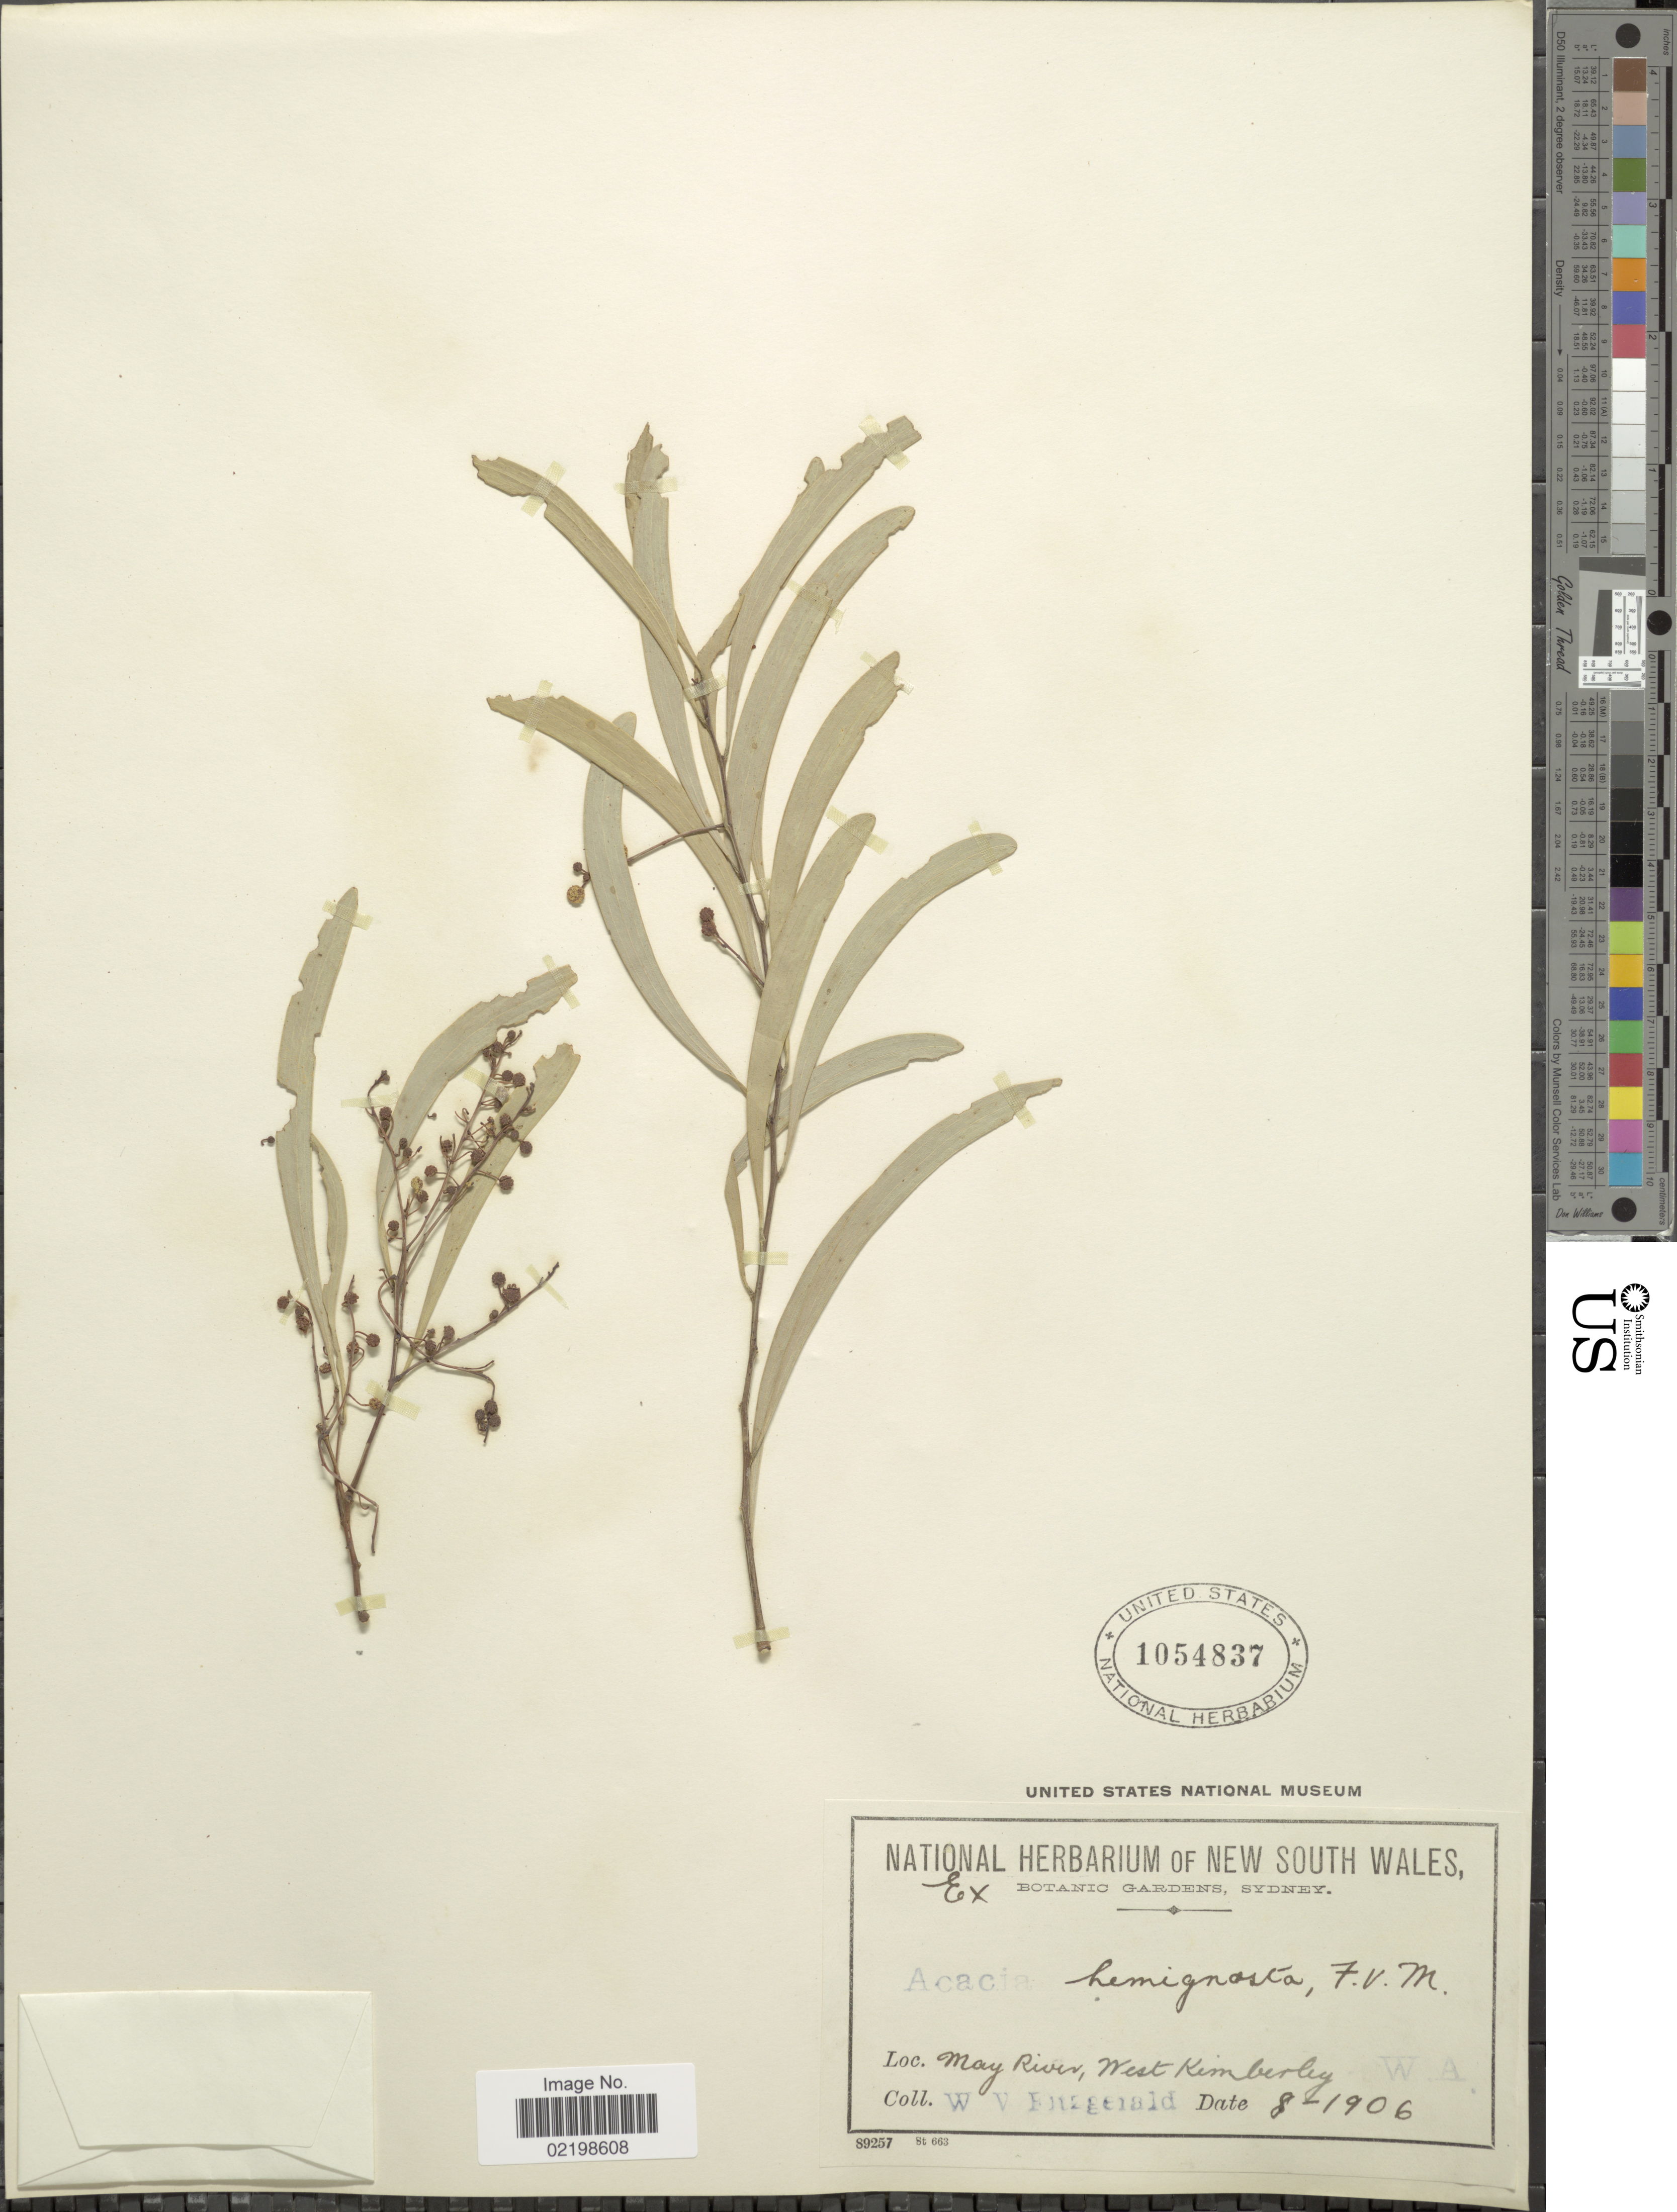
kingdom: Plantae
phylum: Tracheophyta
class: Magnoliopsida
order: Fabales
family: Fabaceae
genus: Acacia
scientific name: Acacia hemignosta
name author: F. Muell.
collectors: W. Fitzgerald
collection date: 1906-08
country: Australia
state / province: Western Australia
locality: May River, West Kimberley. W. A.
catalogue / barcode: US 1054837